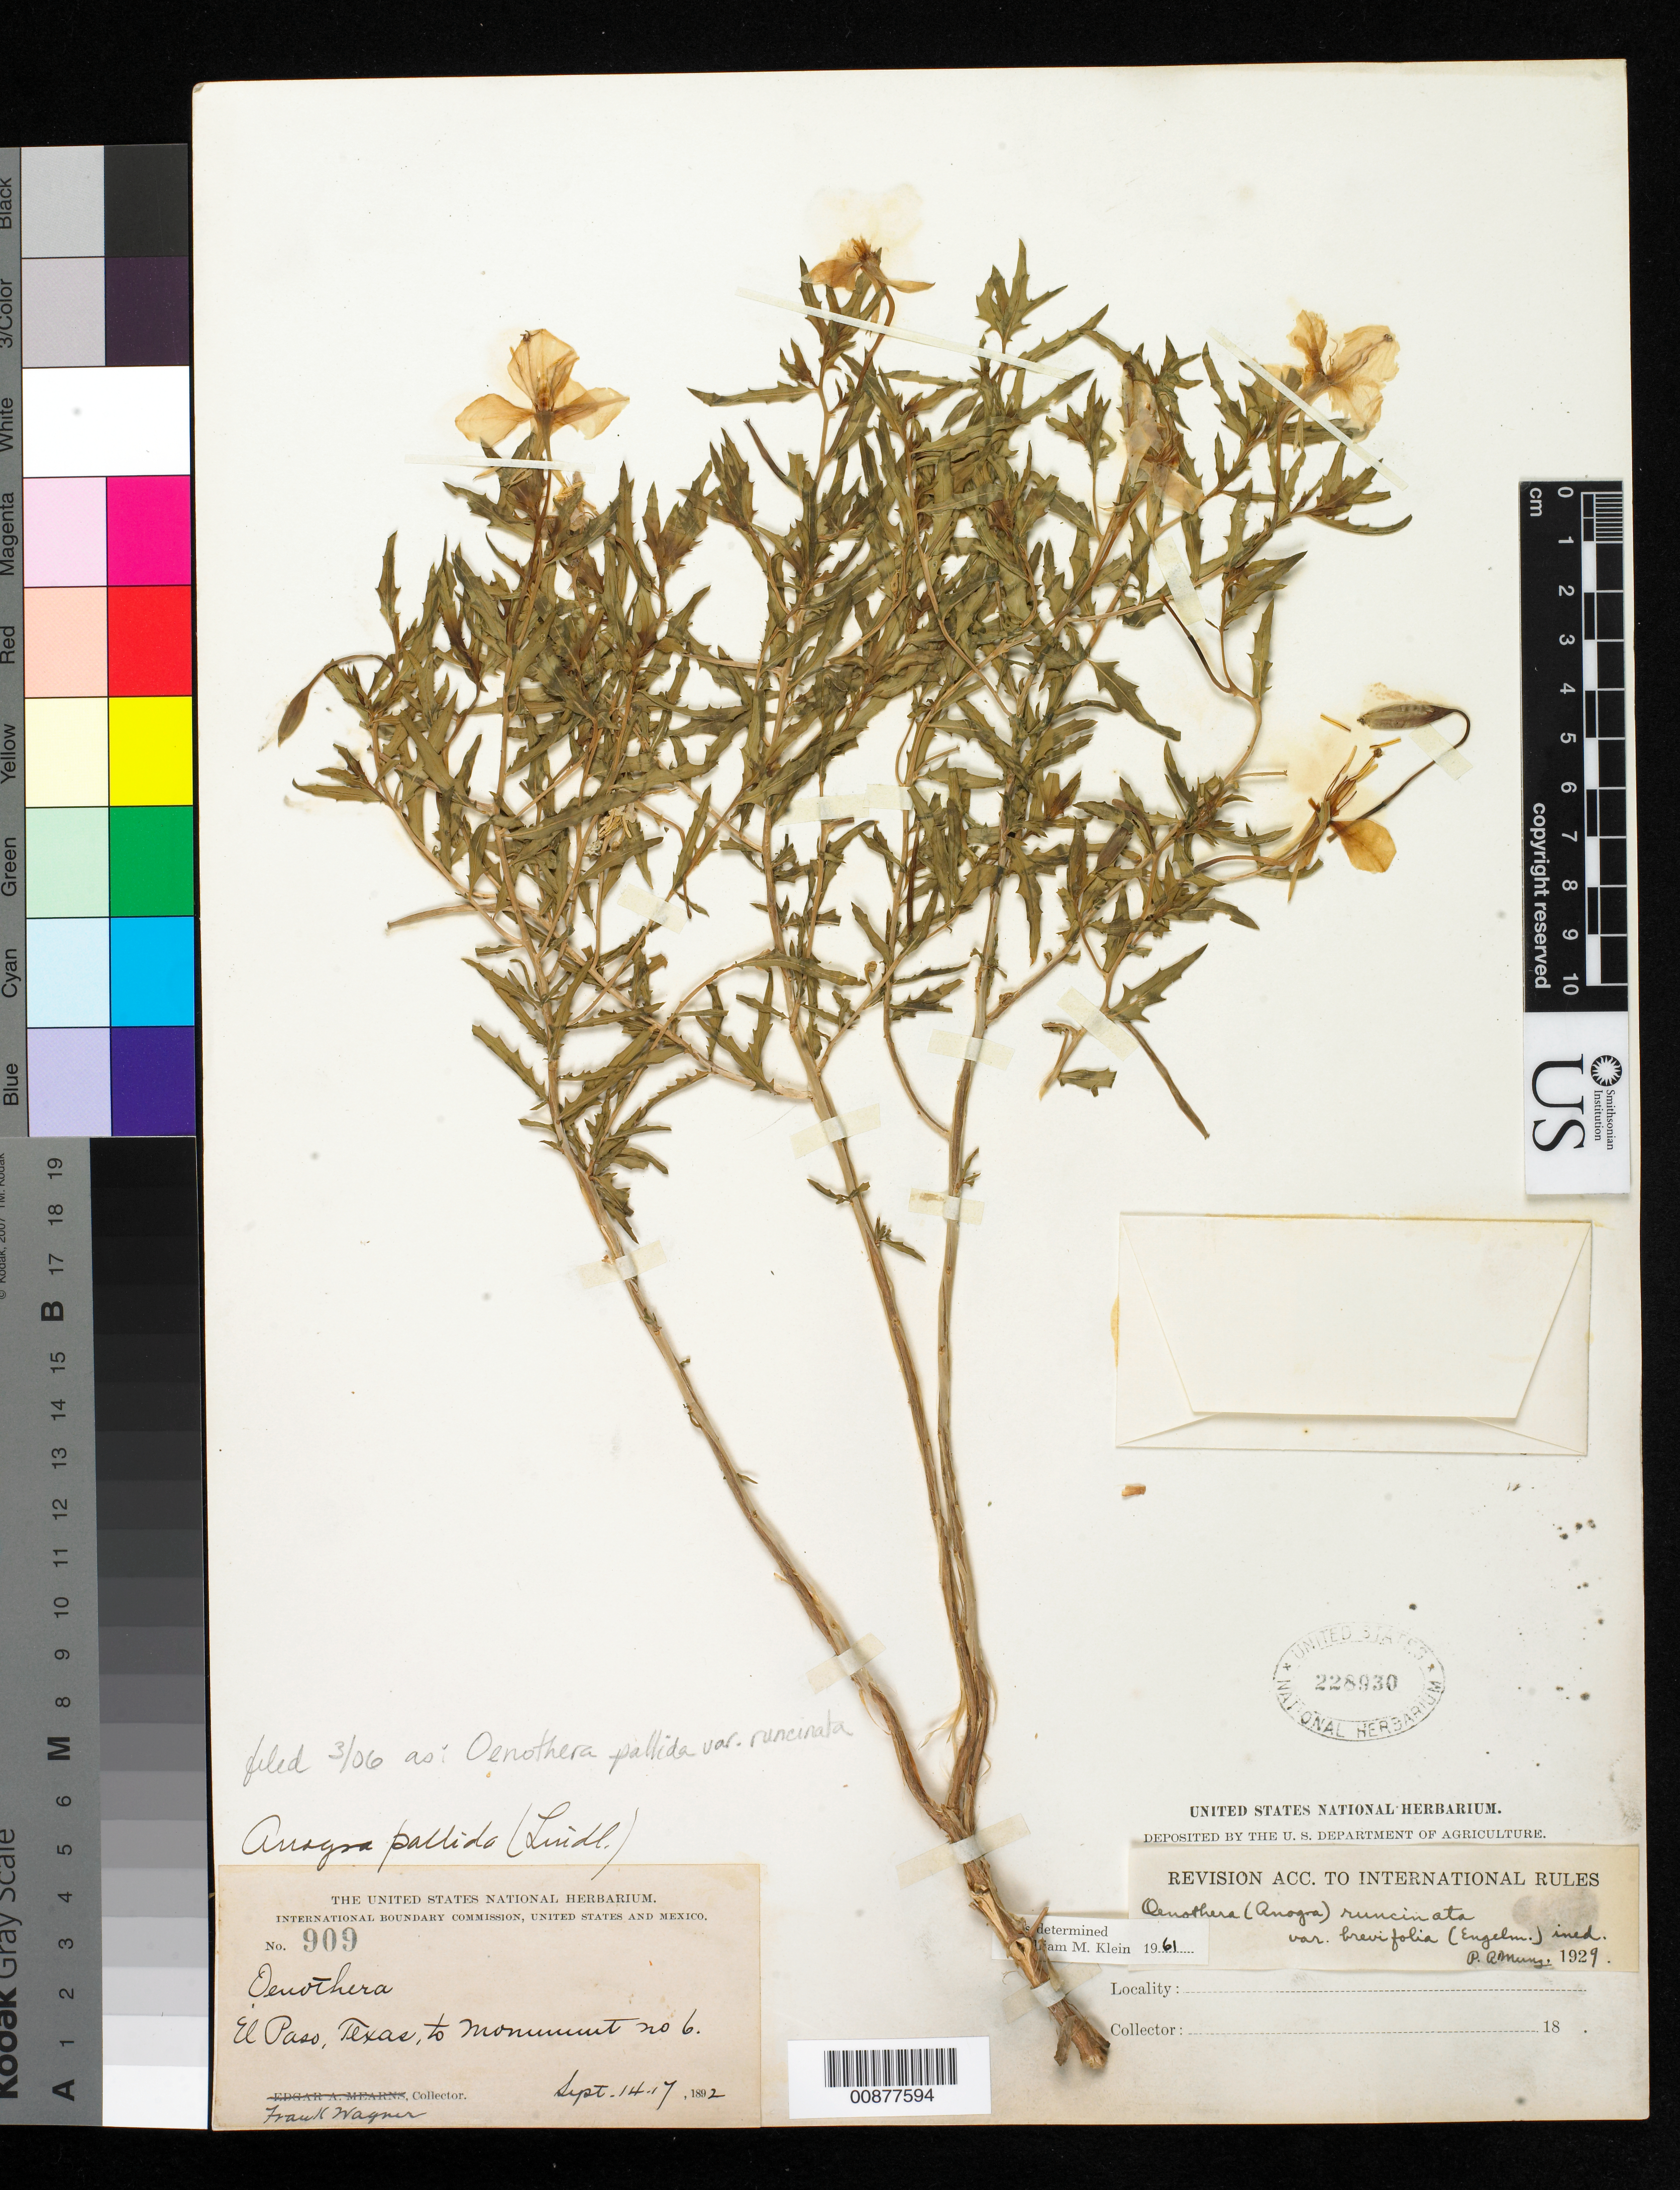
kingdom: Plantae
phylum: Tracheophyta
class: Magnoliopsida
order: Myrtales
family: Onagraceae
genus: Oenothera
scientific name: Oenothera pallida subsp. runcinata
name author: (Engelm.) Munz & W.M. Klein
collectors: F. Wagner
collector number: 909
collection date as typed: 14 Sep 1892 to 17 Sep 1892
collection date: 1892-09-14/1892-09-17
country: United States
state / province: Texas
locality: El Paso, Texas, to Monument no. 6.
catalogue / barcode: US 228930